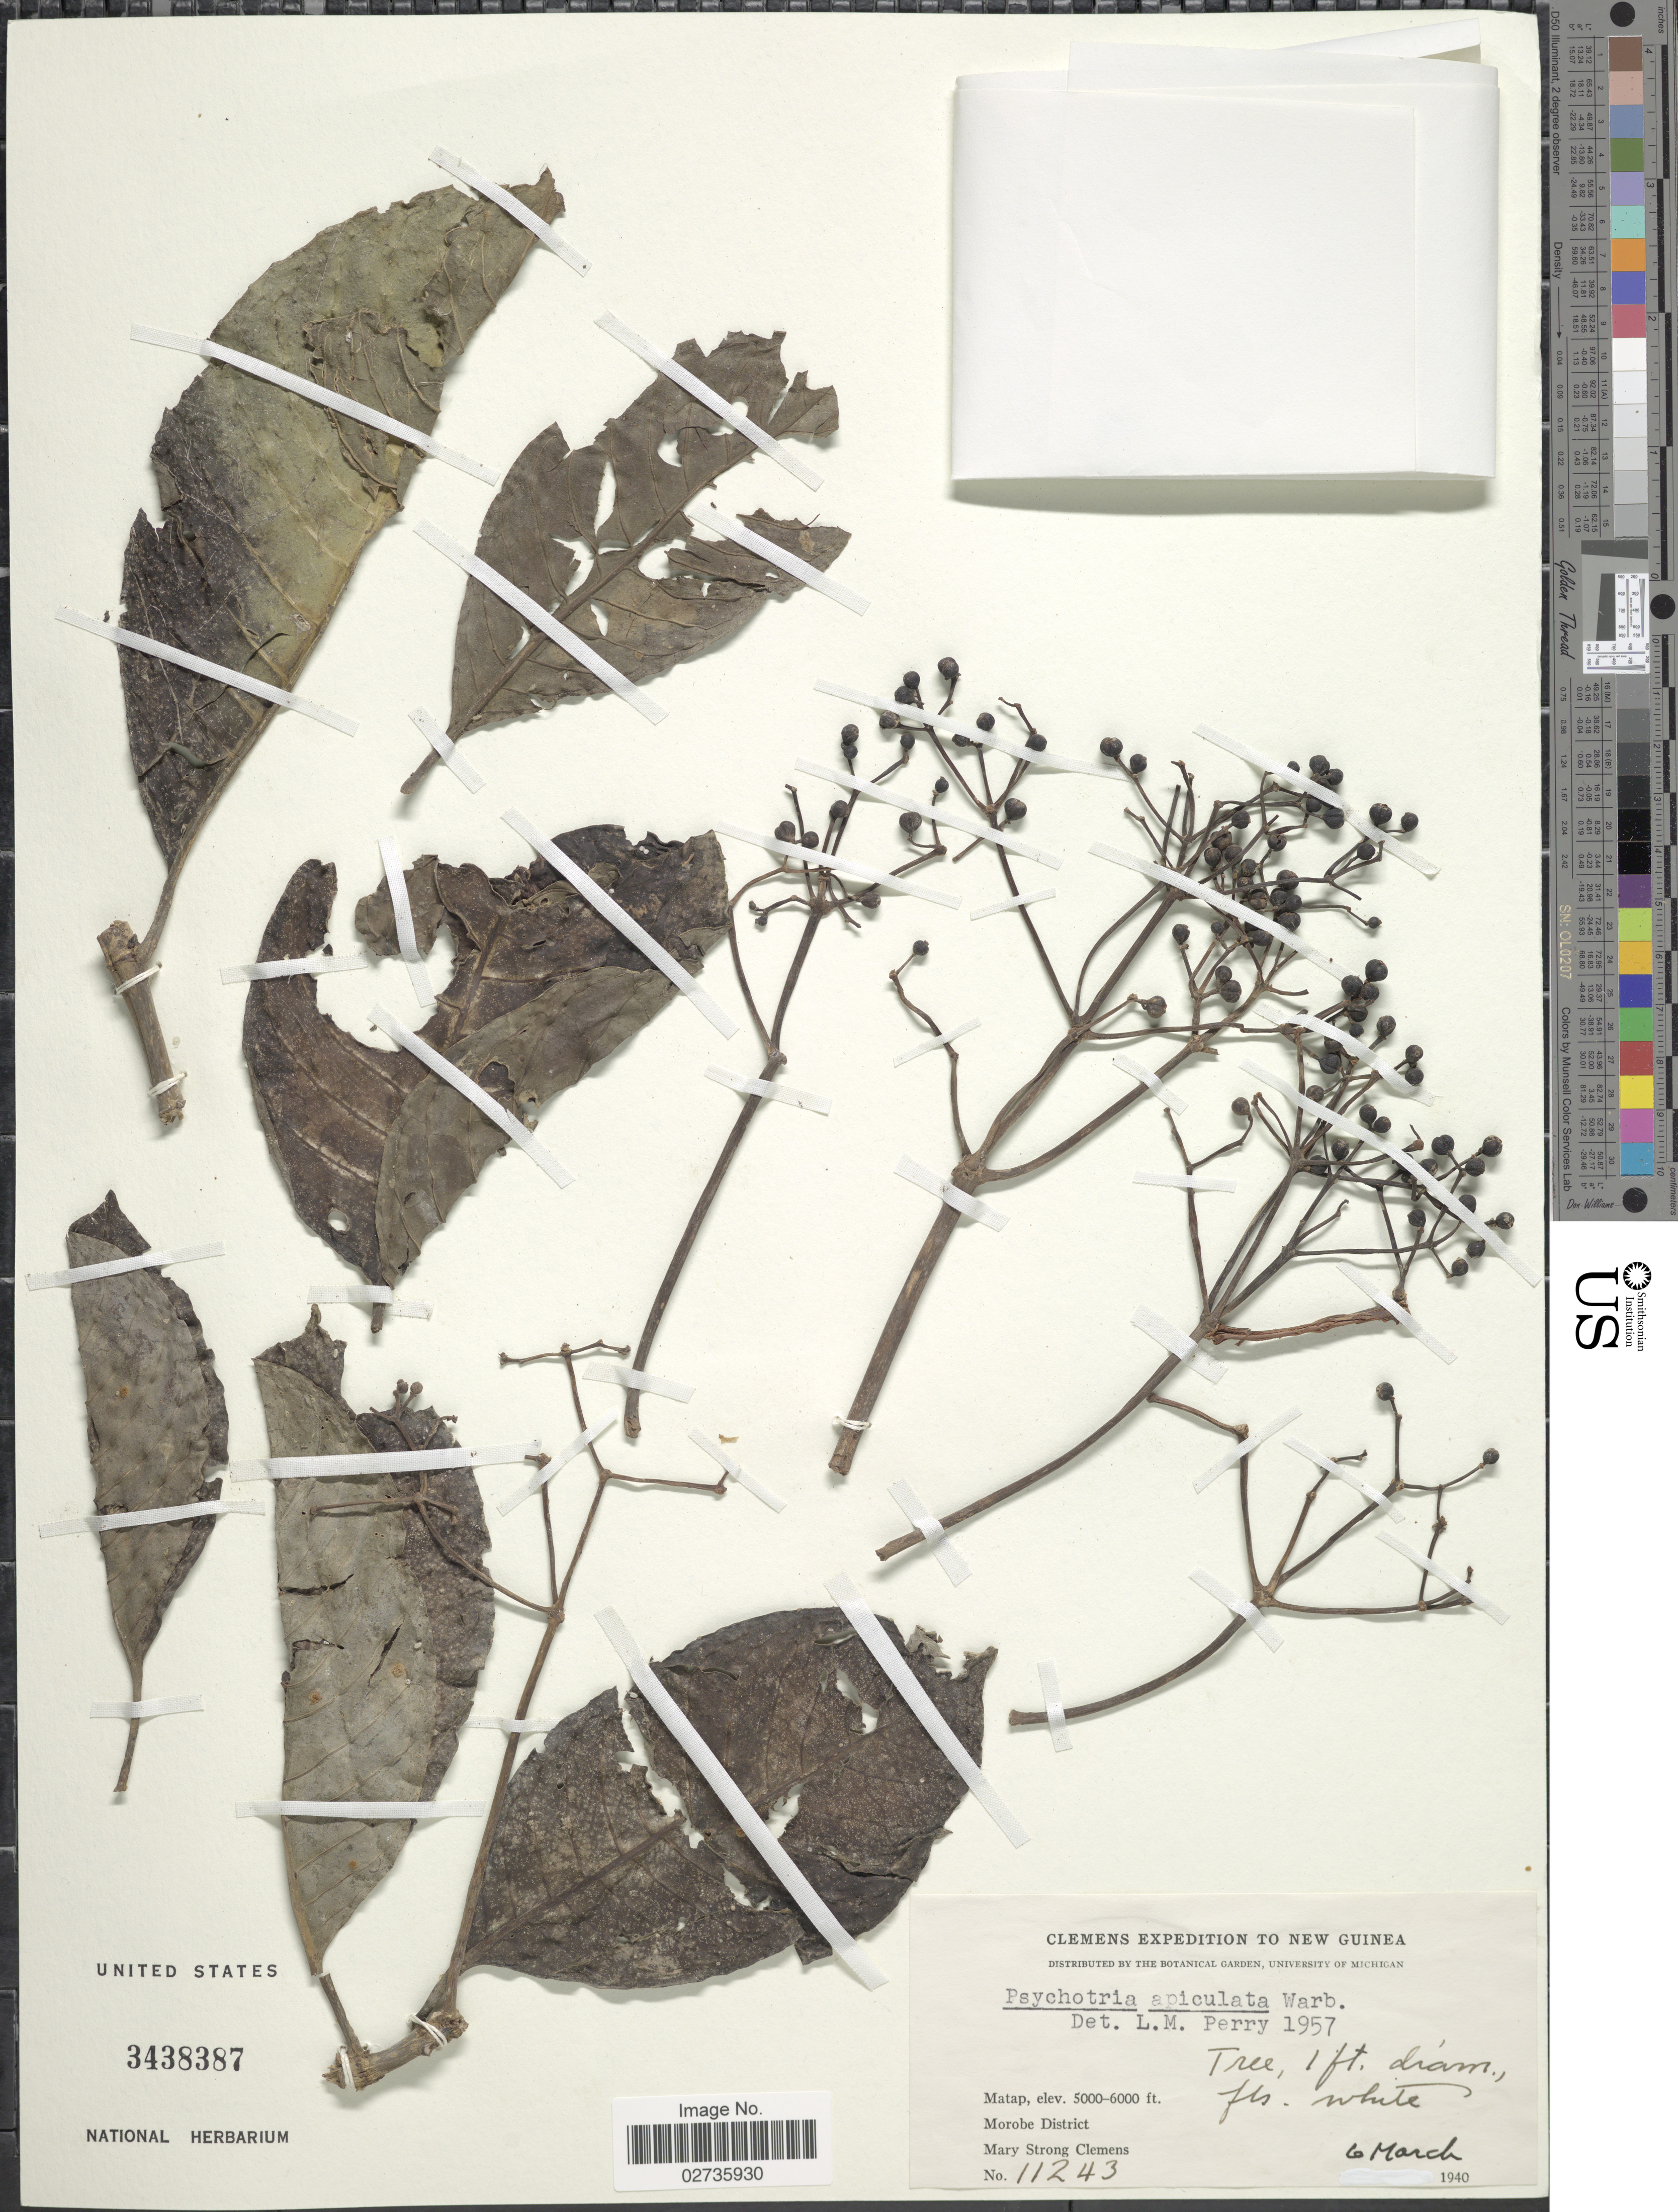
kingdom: Plantae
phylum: Tracheophyta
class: Magnoliopsida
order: Gentianales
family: Rubiaceae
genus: Psychotria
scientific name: Psychotria apiculata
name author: Müll. Arg.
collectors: M. S. Clemens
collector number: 11243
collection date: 1940-03-06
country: Papua New Guinea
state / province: Morobe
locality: New Guinea, Matap, Morobe District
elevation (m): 1524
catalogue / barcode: US 3438387